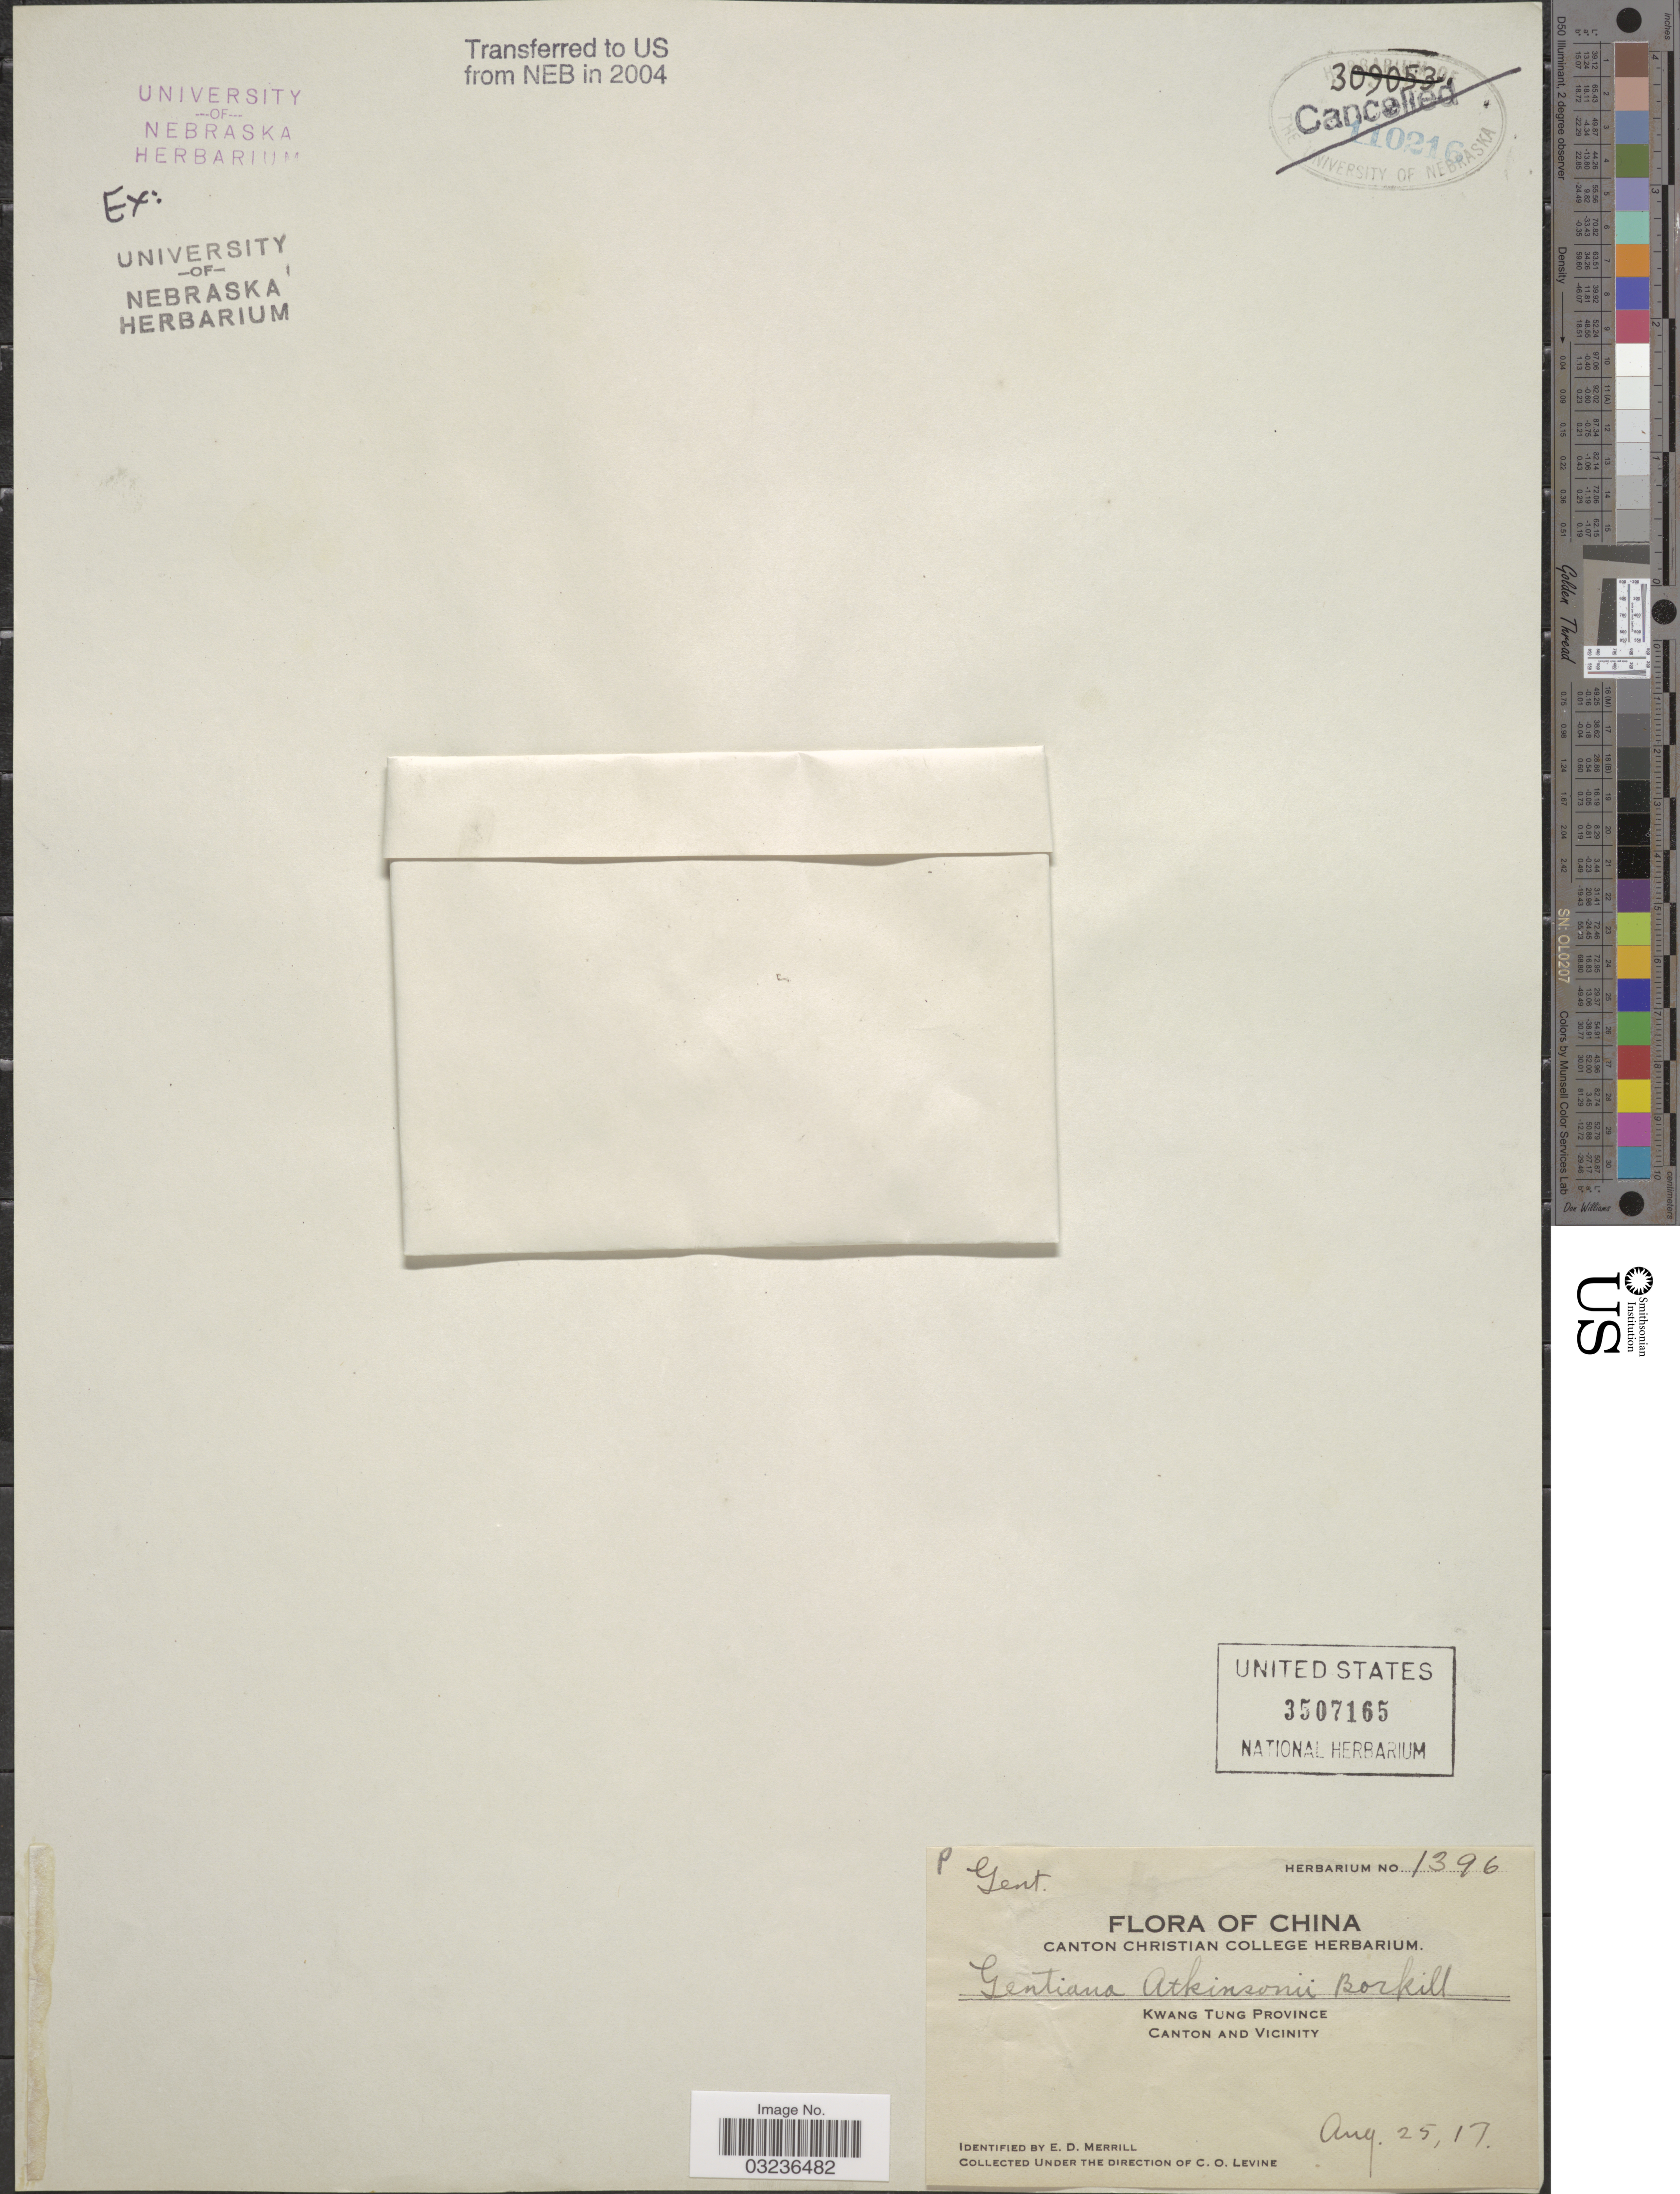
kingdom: Plantae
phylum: Tracheophyta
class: Magnoliopsida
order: Gentianales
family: Gentianaceae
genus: Gentiana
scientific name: Gentiana atkinsonii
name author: Burkill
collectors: E. D. Merrill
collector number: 1396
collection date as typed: Transcribed d/m/y: 25/8/17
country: China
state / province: Guangdong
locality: Kwang Tung Province. Canton and Vicinity.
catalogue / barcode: US 3507165